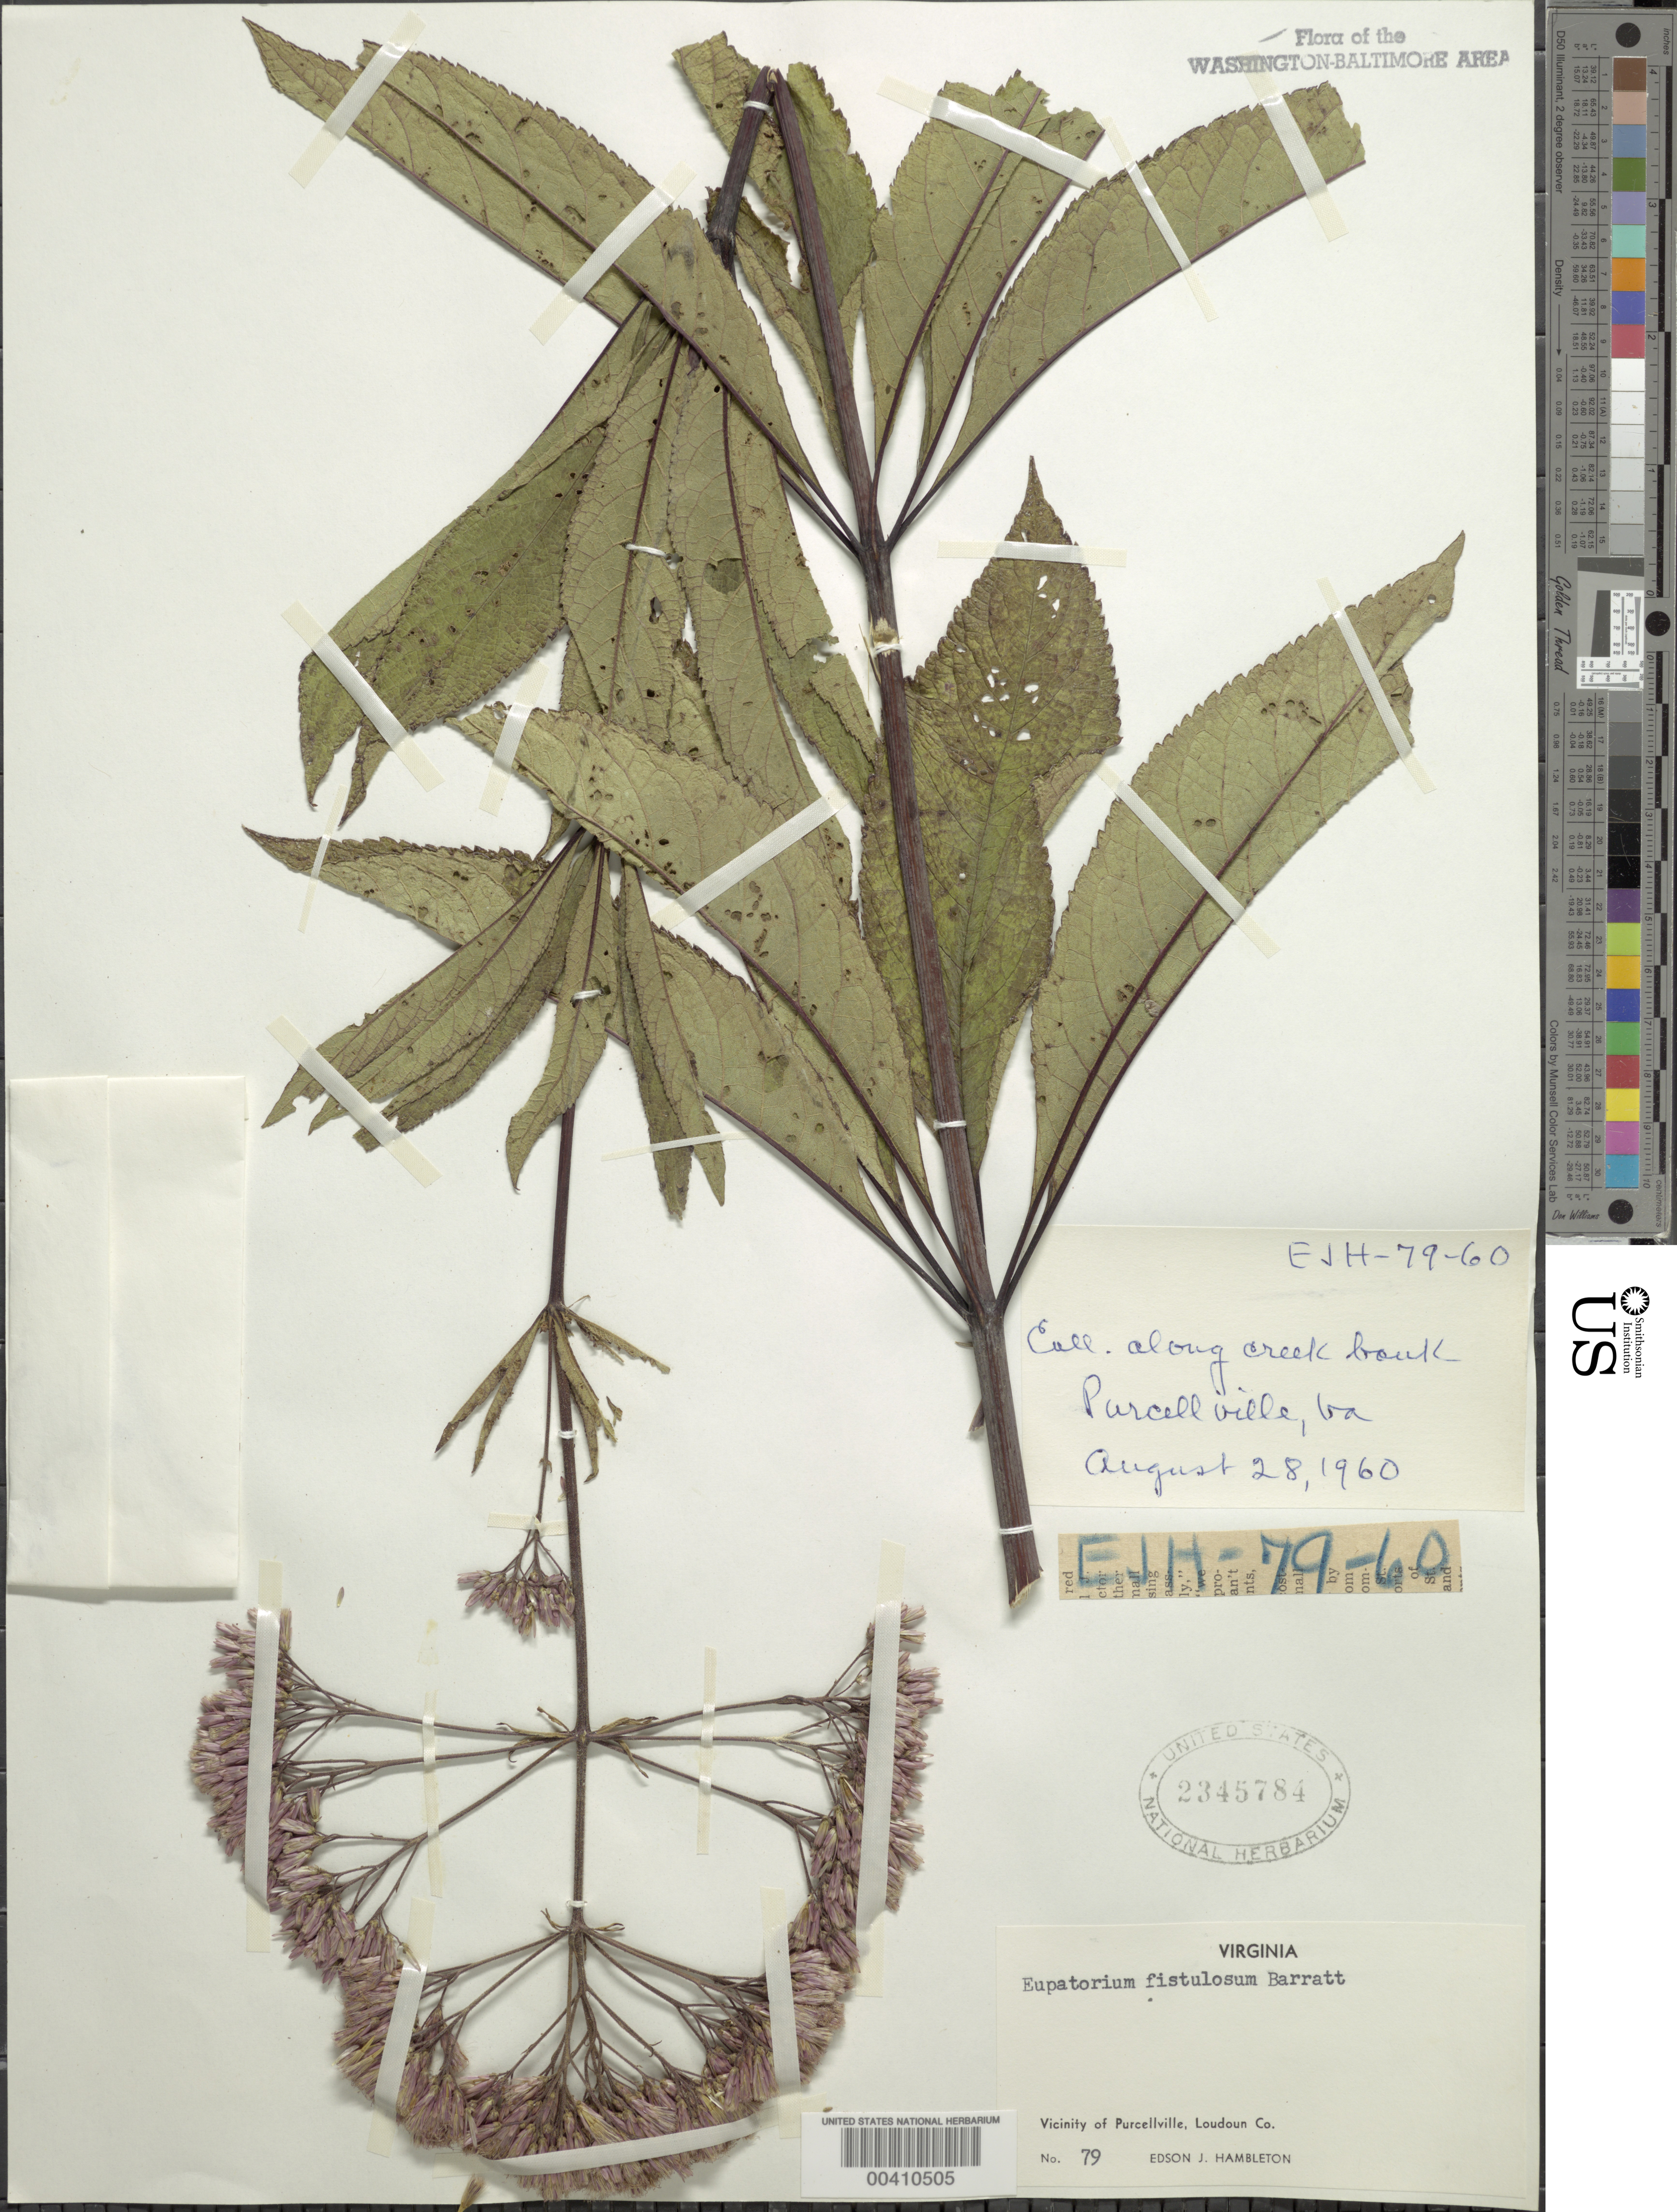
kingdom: Plantae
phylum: Tracheophyta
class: Magnoliopsida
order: Asterales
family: Asteraceae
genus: Eupatorium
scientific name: Eupatorium fistulosum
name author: Barratt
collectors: E. Hambleton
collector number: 79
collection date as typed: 28 Aug 1960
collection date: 1960-08-28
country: United States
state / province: Virginia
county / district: Loudoun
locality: Purcellville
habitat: Along creek bank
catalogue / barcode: US 2345784